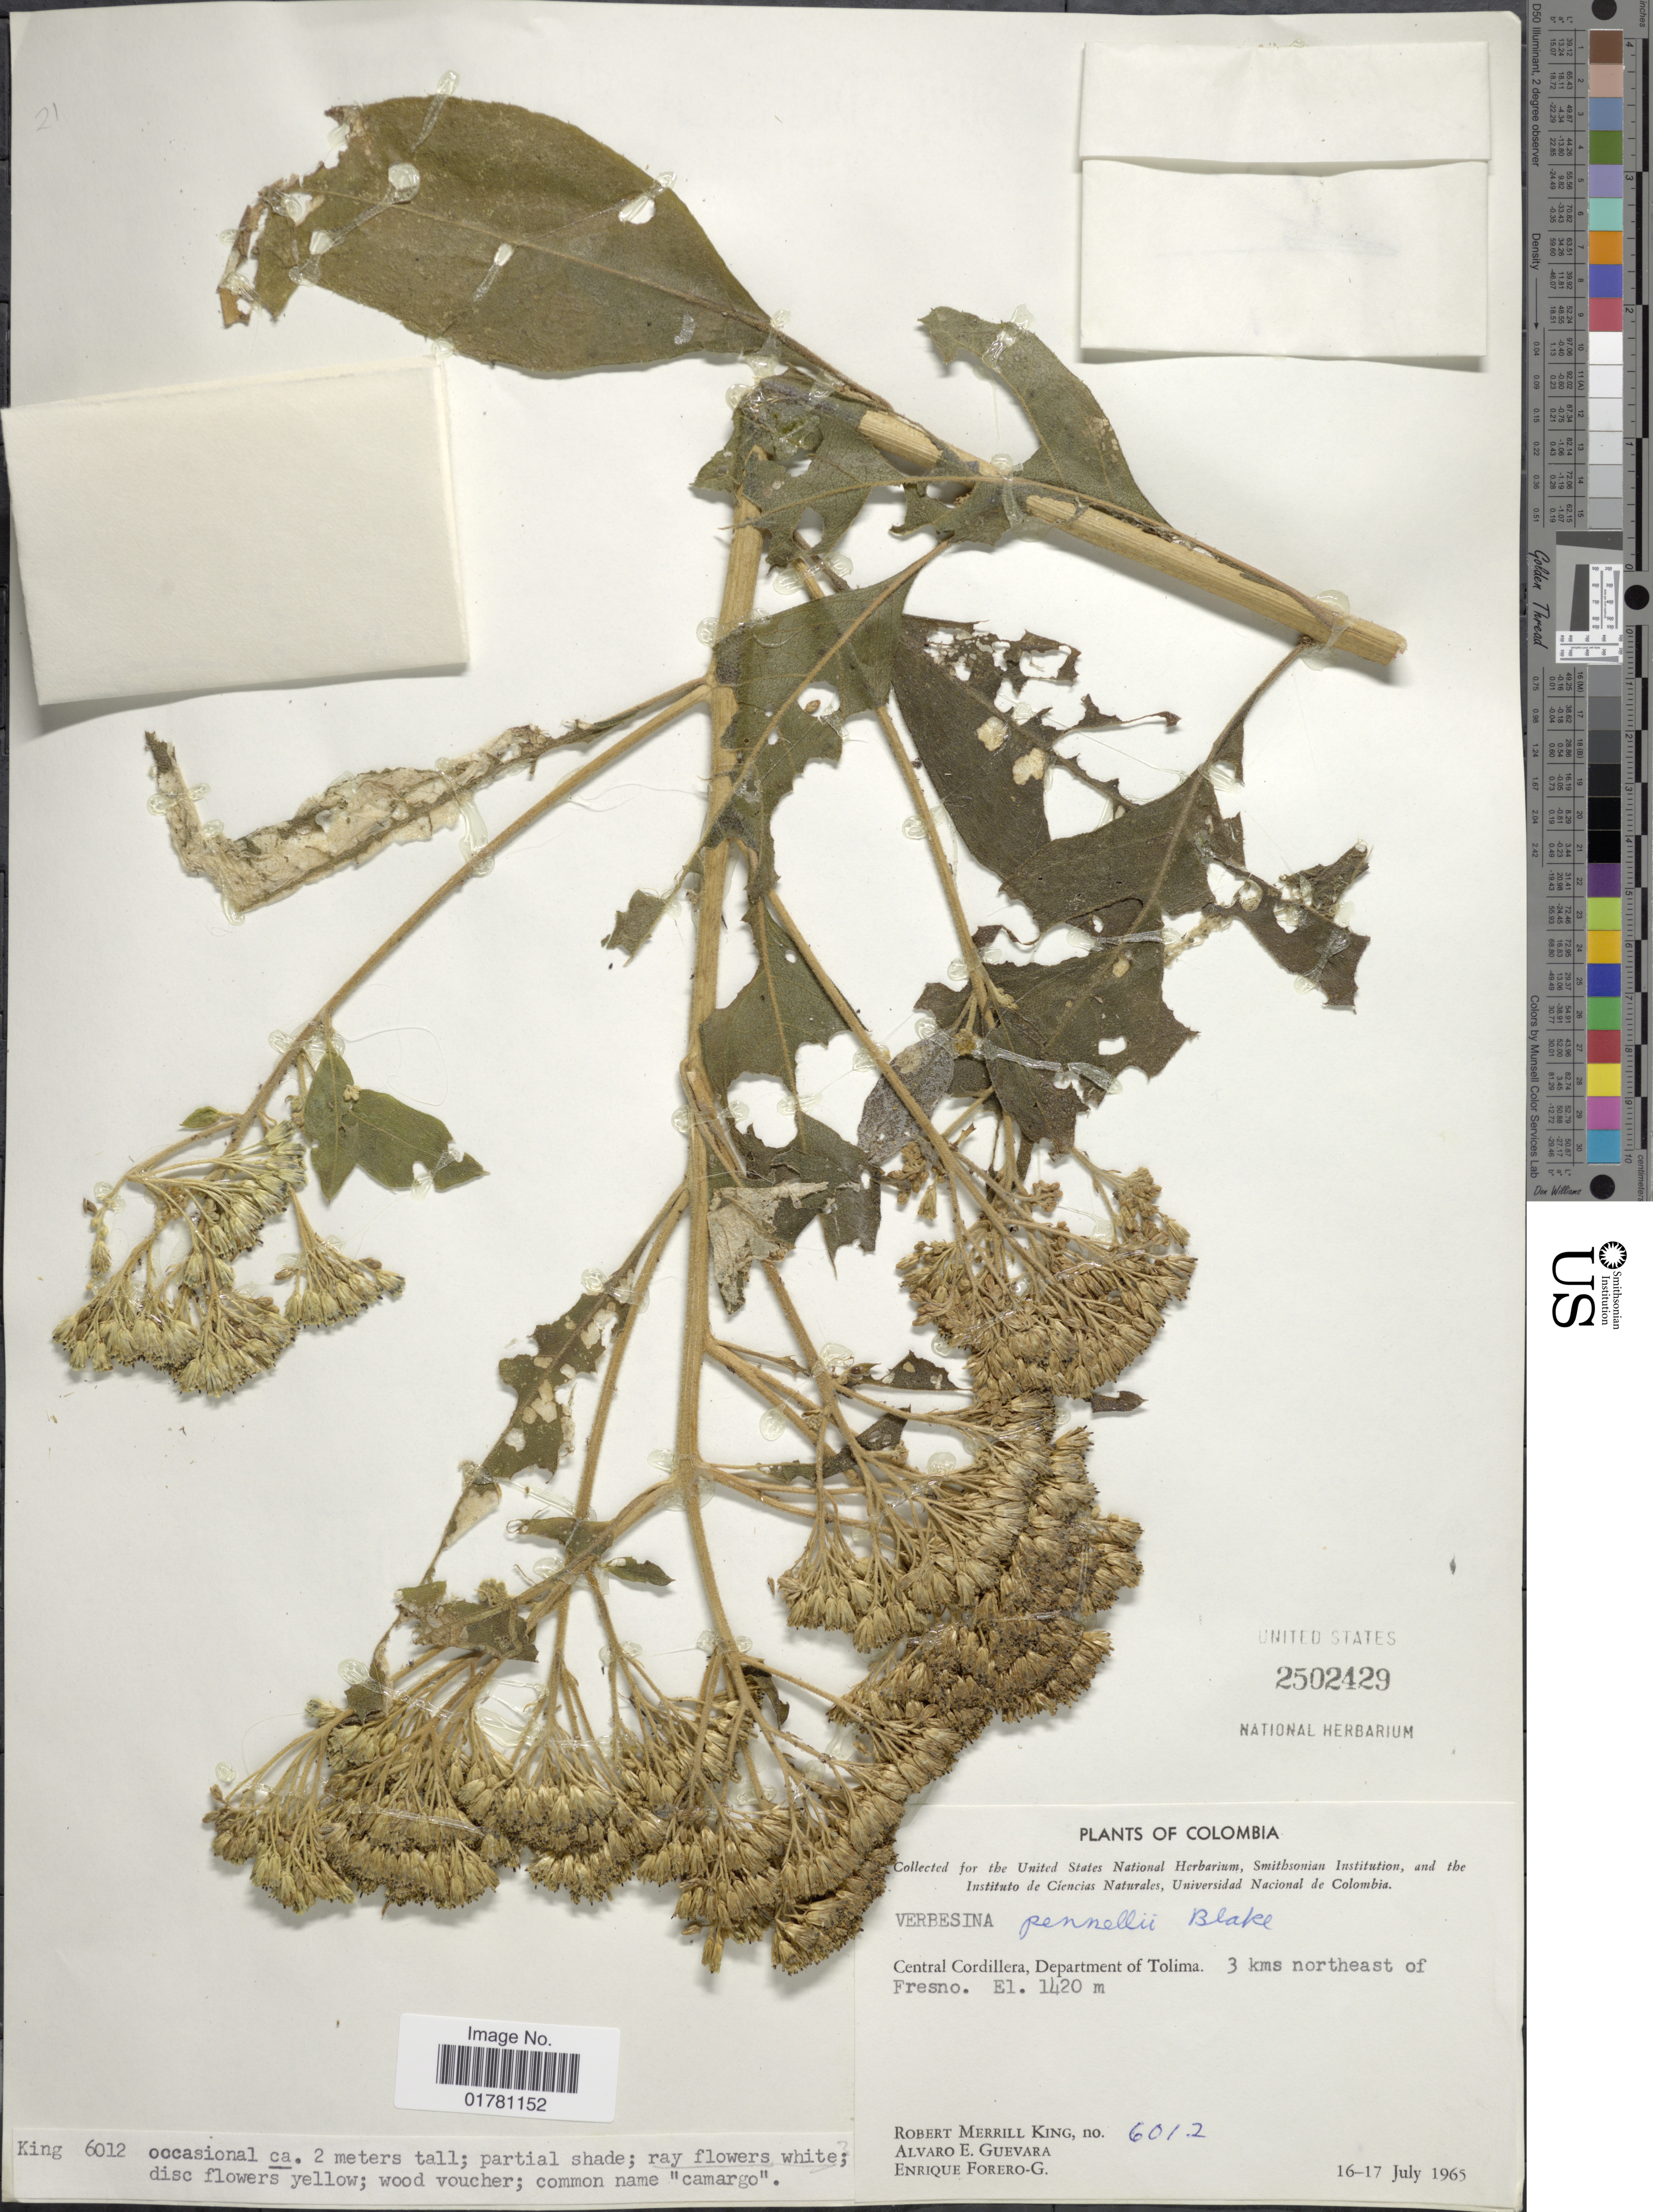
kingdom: Plantae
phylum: Tracheophyta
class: Magnoliopsida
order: Asterales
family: Asteraceae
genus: Verbesina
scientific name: Verbesina pennellii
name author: S.F. Blake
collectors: R. M. King, A. E. Guevara & E. Forero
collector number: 6012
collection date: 1965-07-16/1965-07-17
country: Colombia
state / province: Tolima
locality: Central Cordillera, Department of Tolima. 3 kms northeast of Fresno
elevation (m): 1420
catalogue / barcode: US 2502429